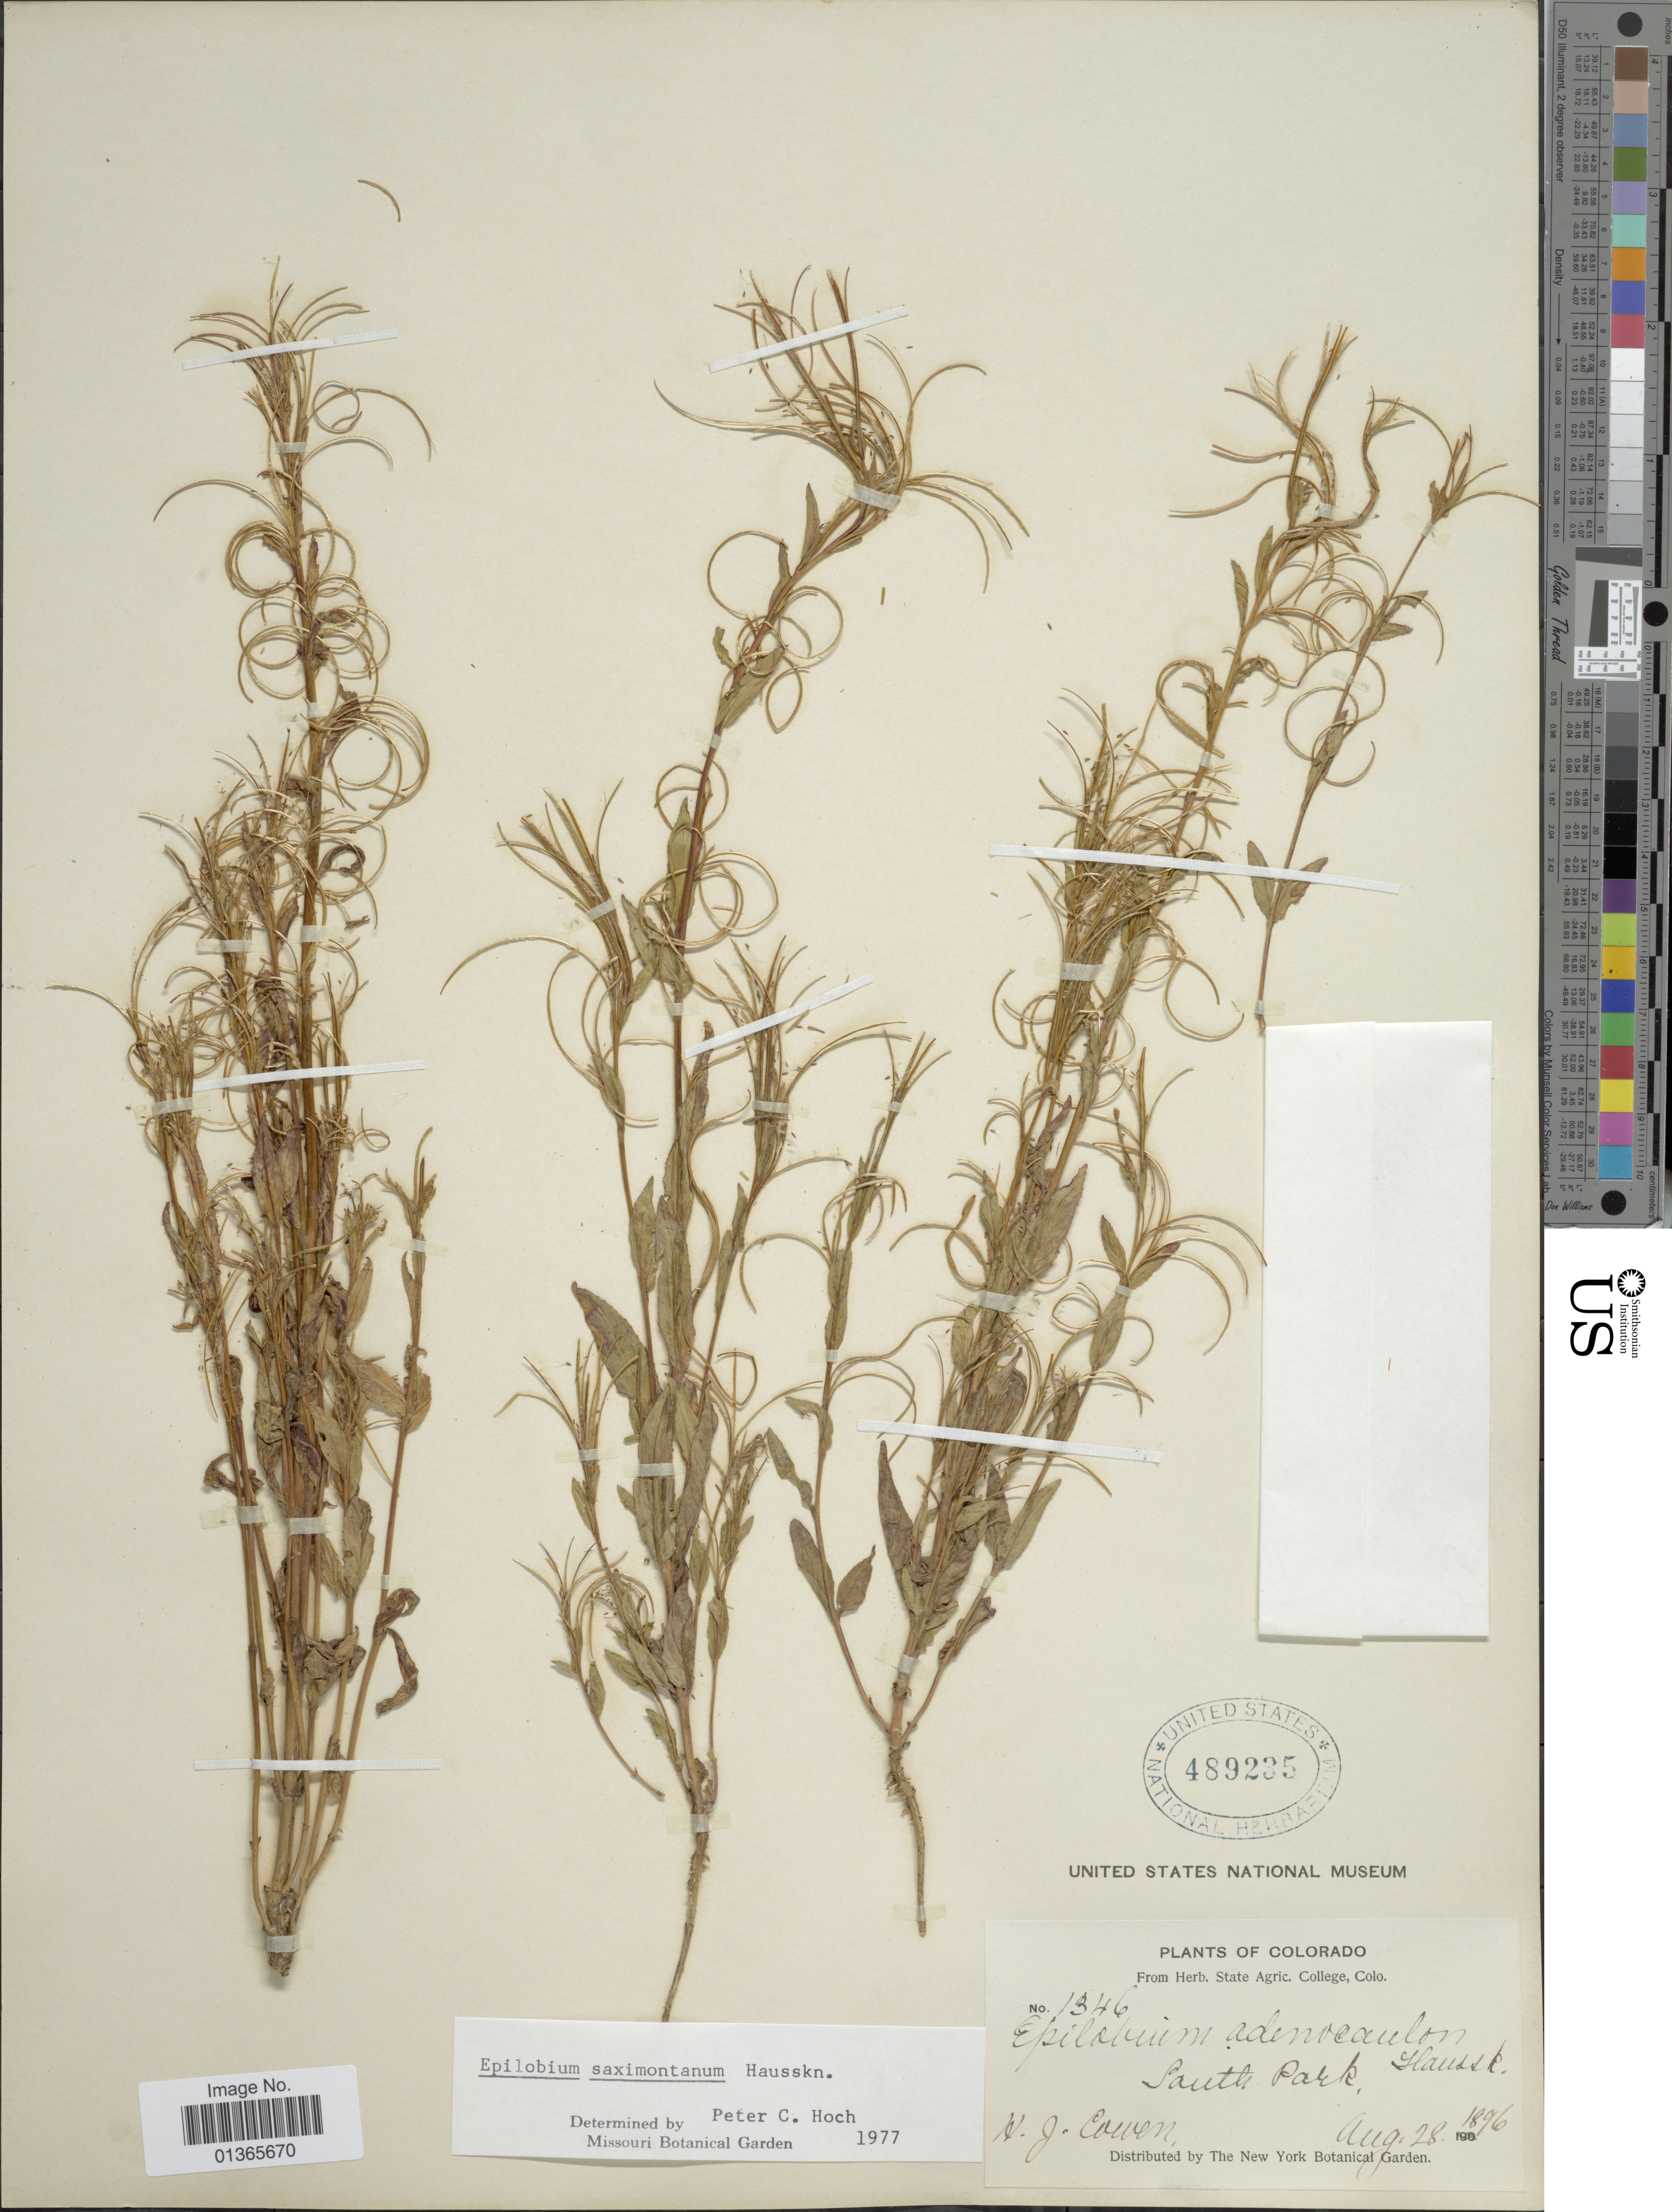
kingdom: Plantae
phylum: Tracheophyta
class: Magnoliopsida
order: Myrtales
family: Onagraceae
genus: Epilobium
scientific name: Epilobium saximontanum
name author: Hausskn.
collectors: J. H. Cowen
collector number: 1346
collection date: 1896-08-28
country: United States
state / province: Colorado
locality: South Park.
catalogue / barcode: US 489235